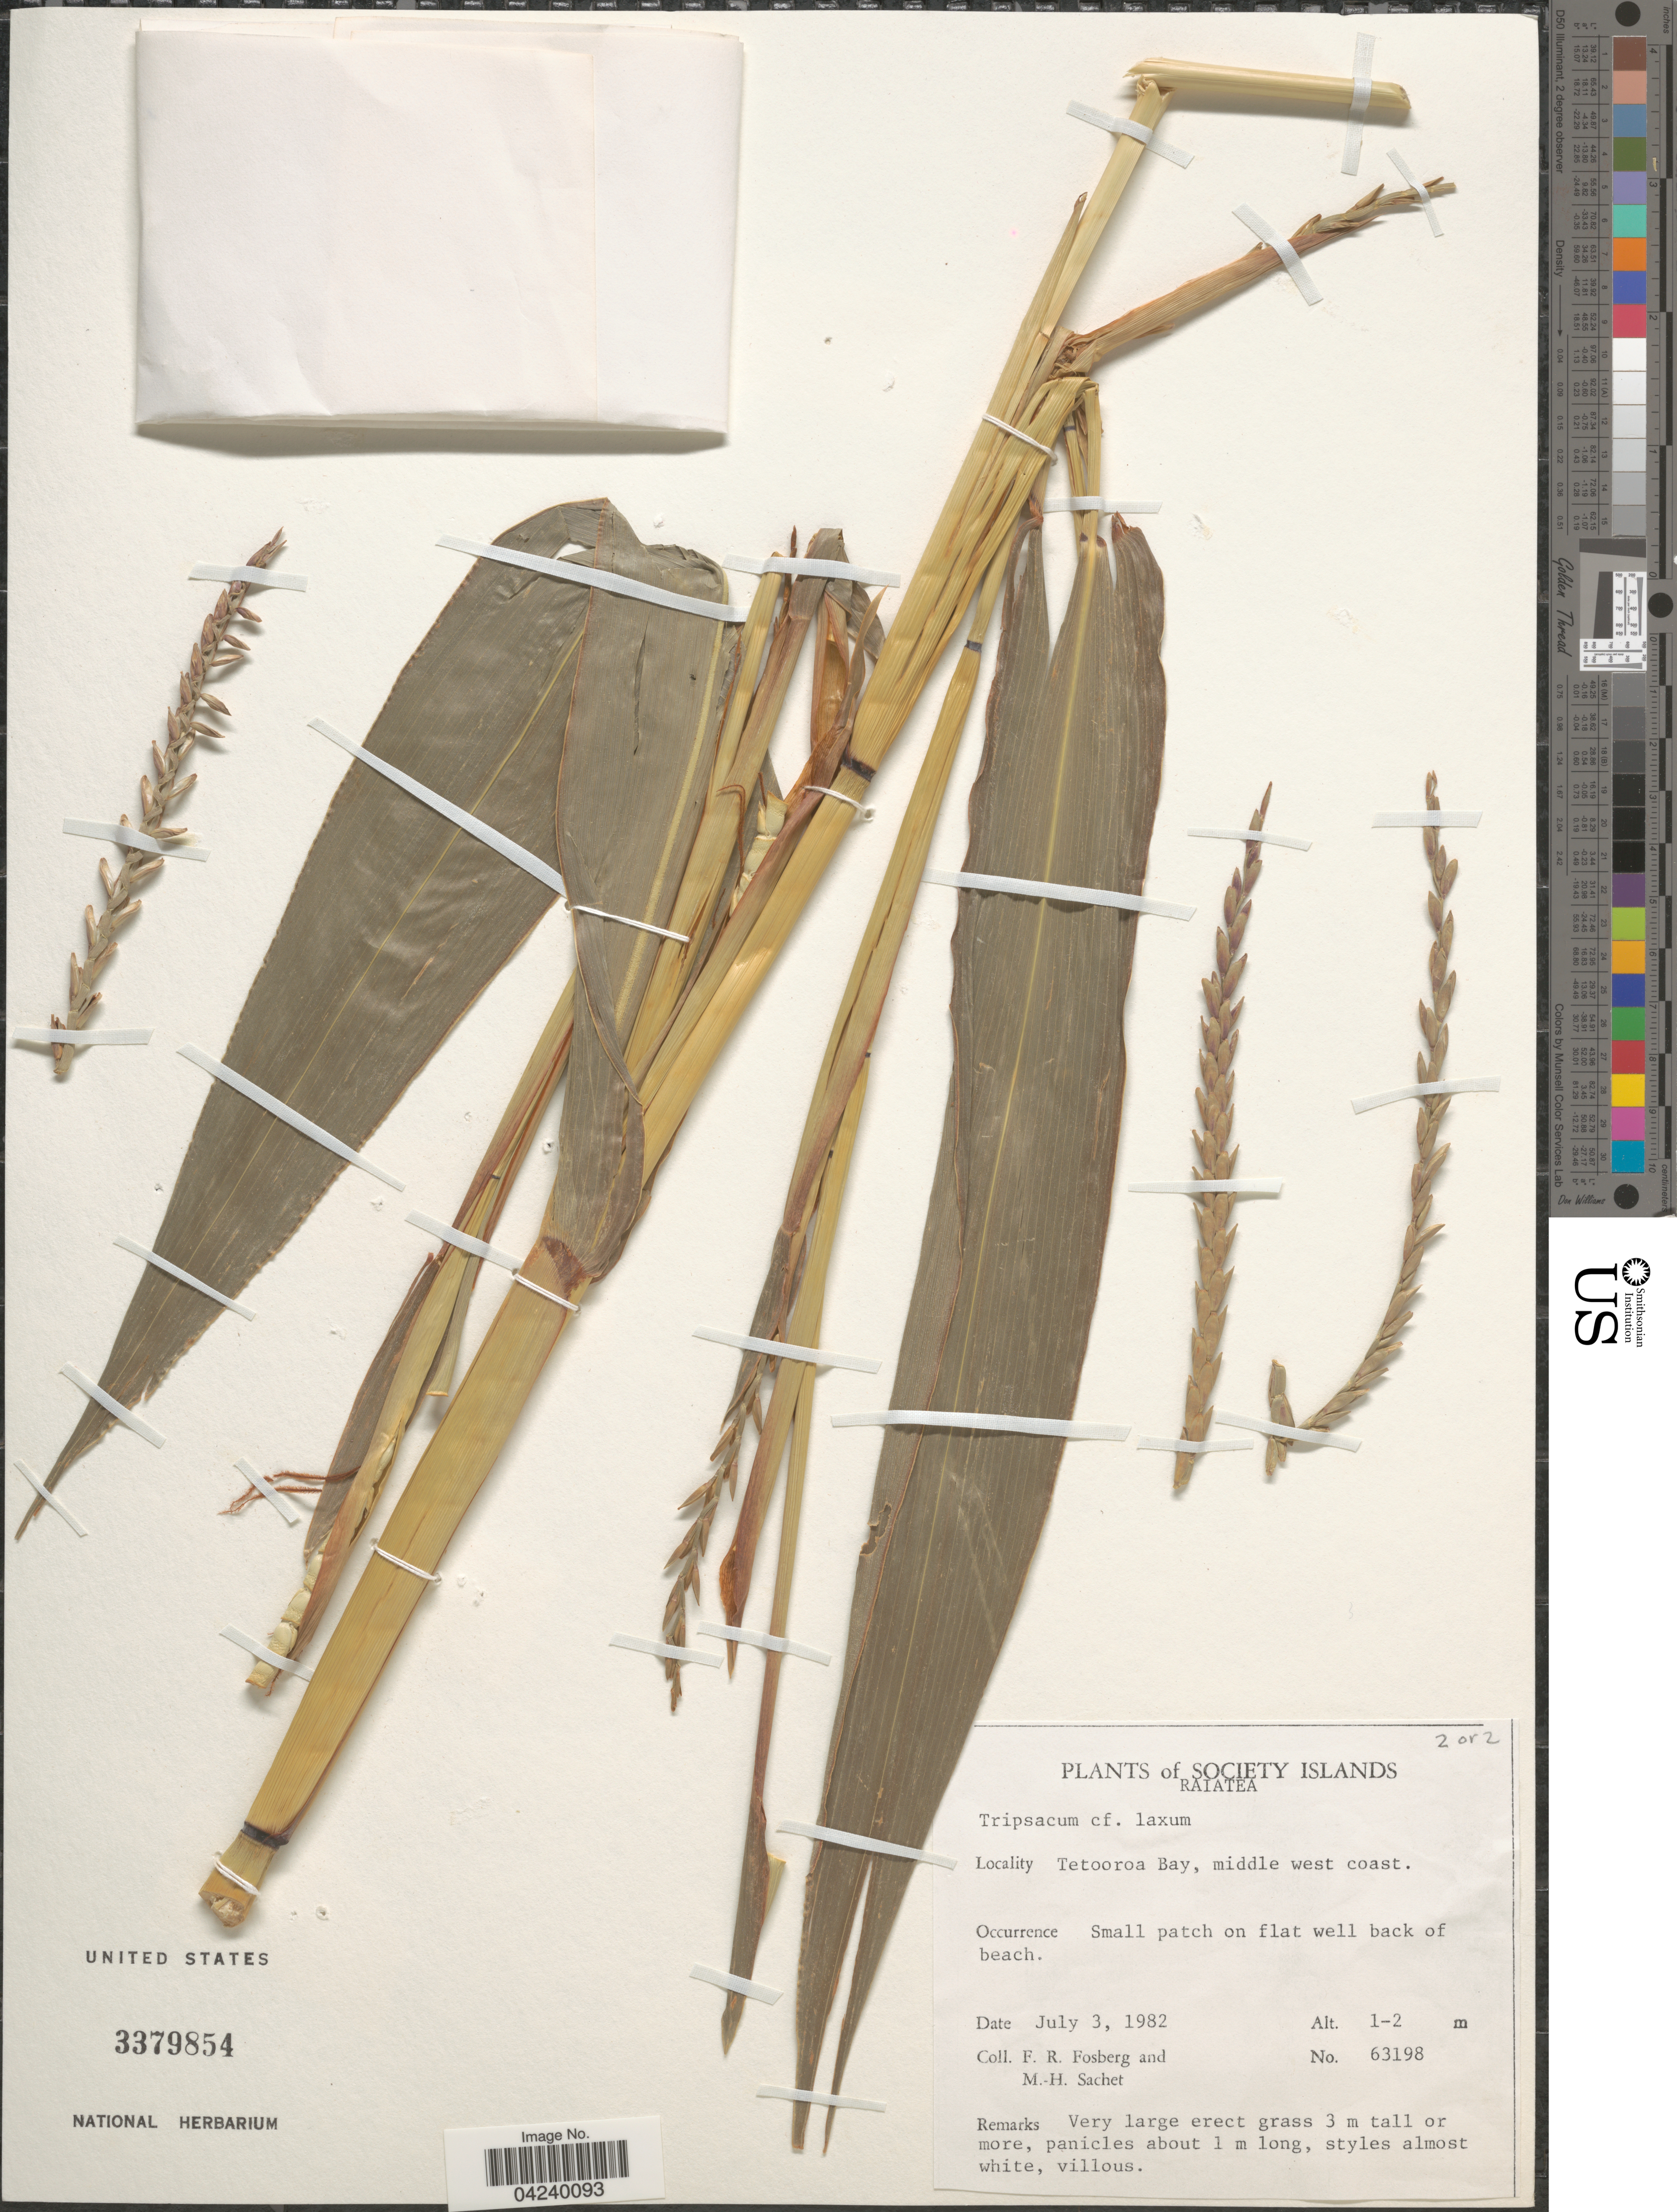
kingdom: Plantae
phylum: Tracheophyta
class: Liliopsida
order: Poales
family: Poaceae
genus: Tripsacum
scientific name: Tripsacum laxum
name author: Nash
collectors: F. R. Fosberg & M.-H. Sachet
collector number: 63198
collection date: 1982-07-03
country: French Polynesia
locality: Society Islands. Raiatea. Tetooroa Bay, middle west coast.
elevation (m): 1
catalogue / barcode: US 3379854